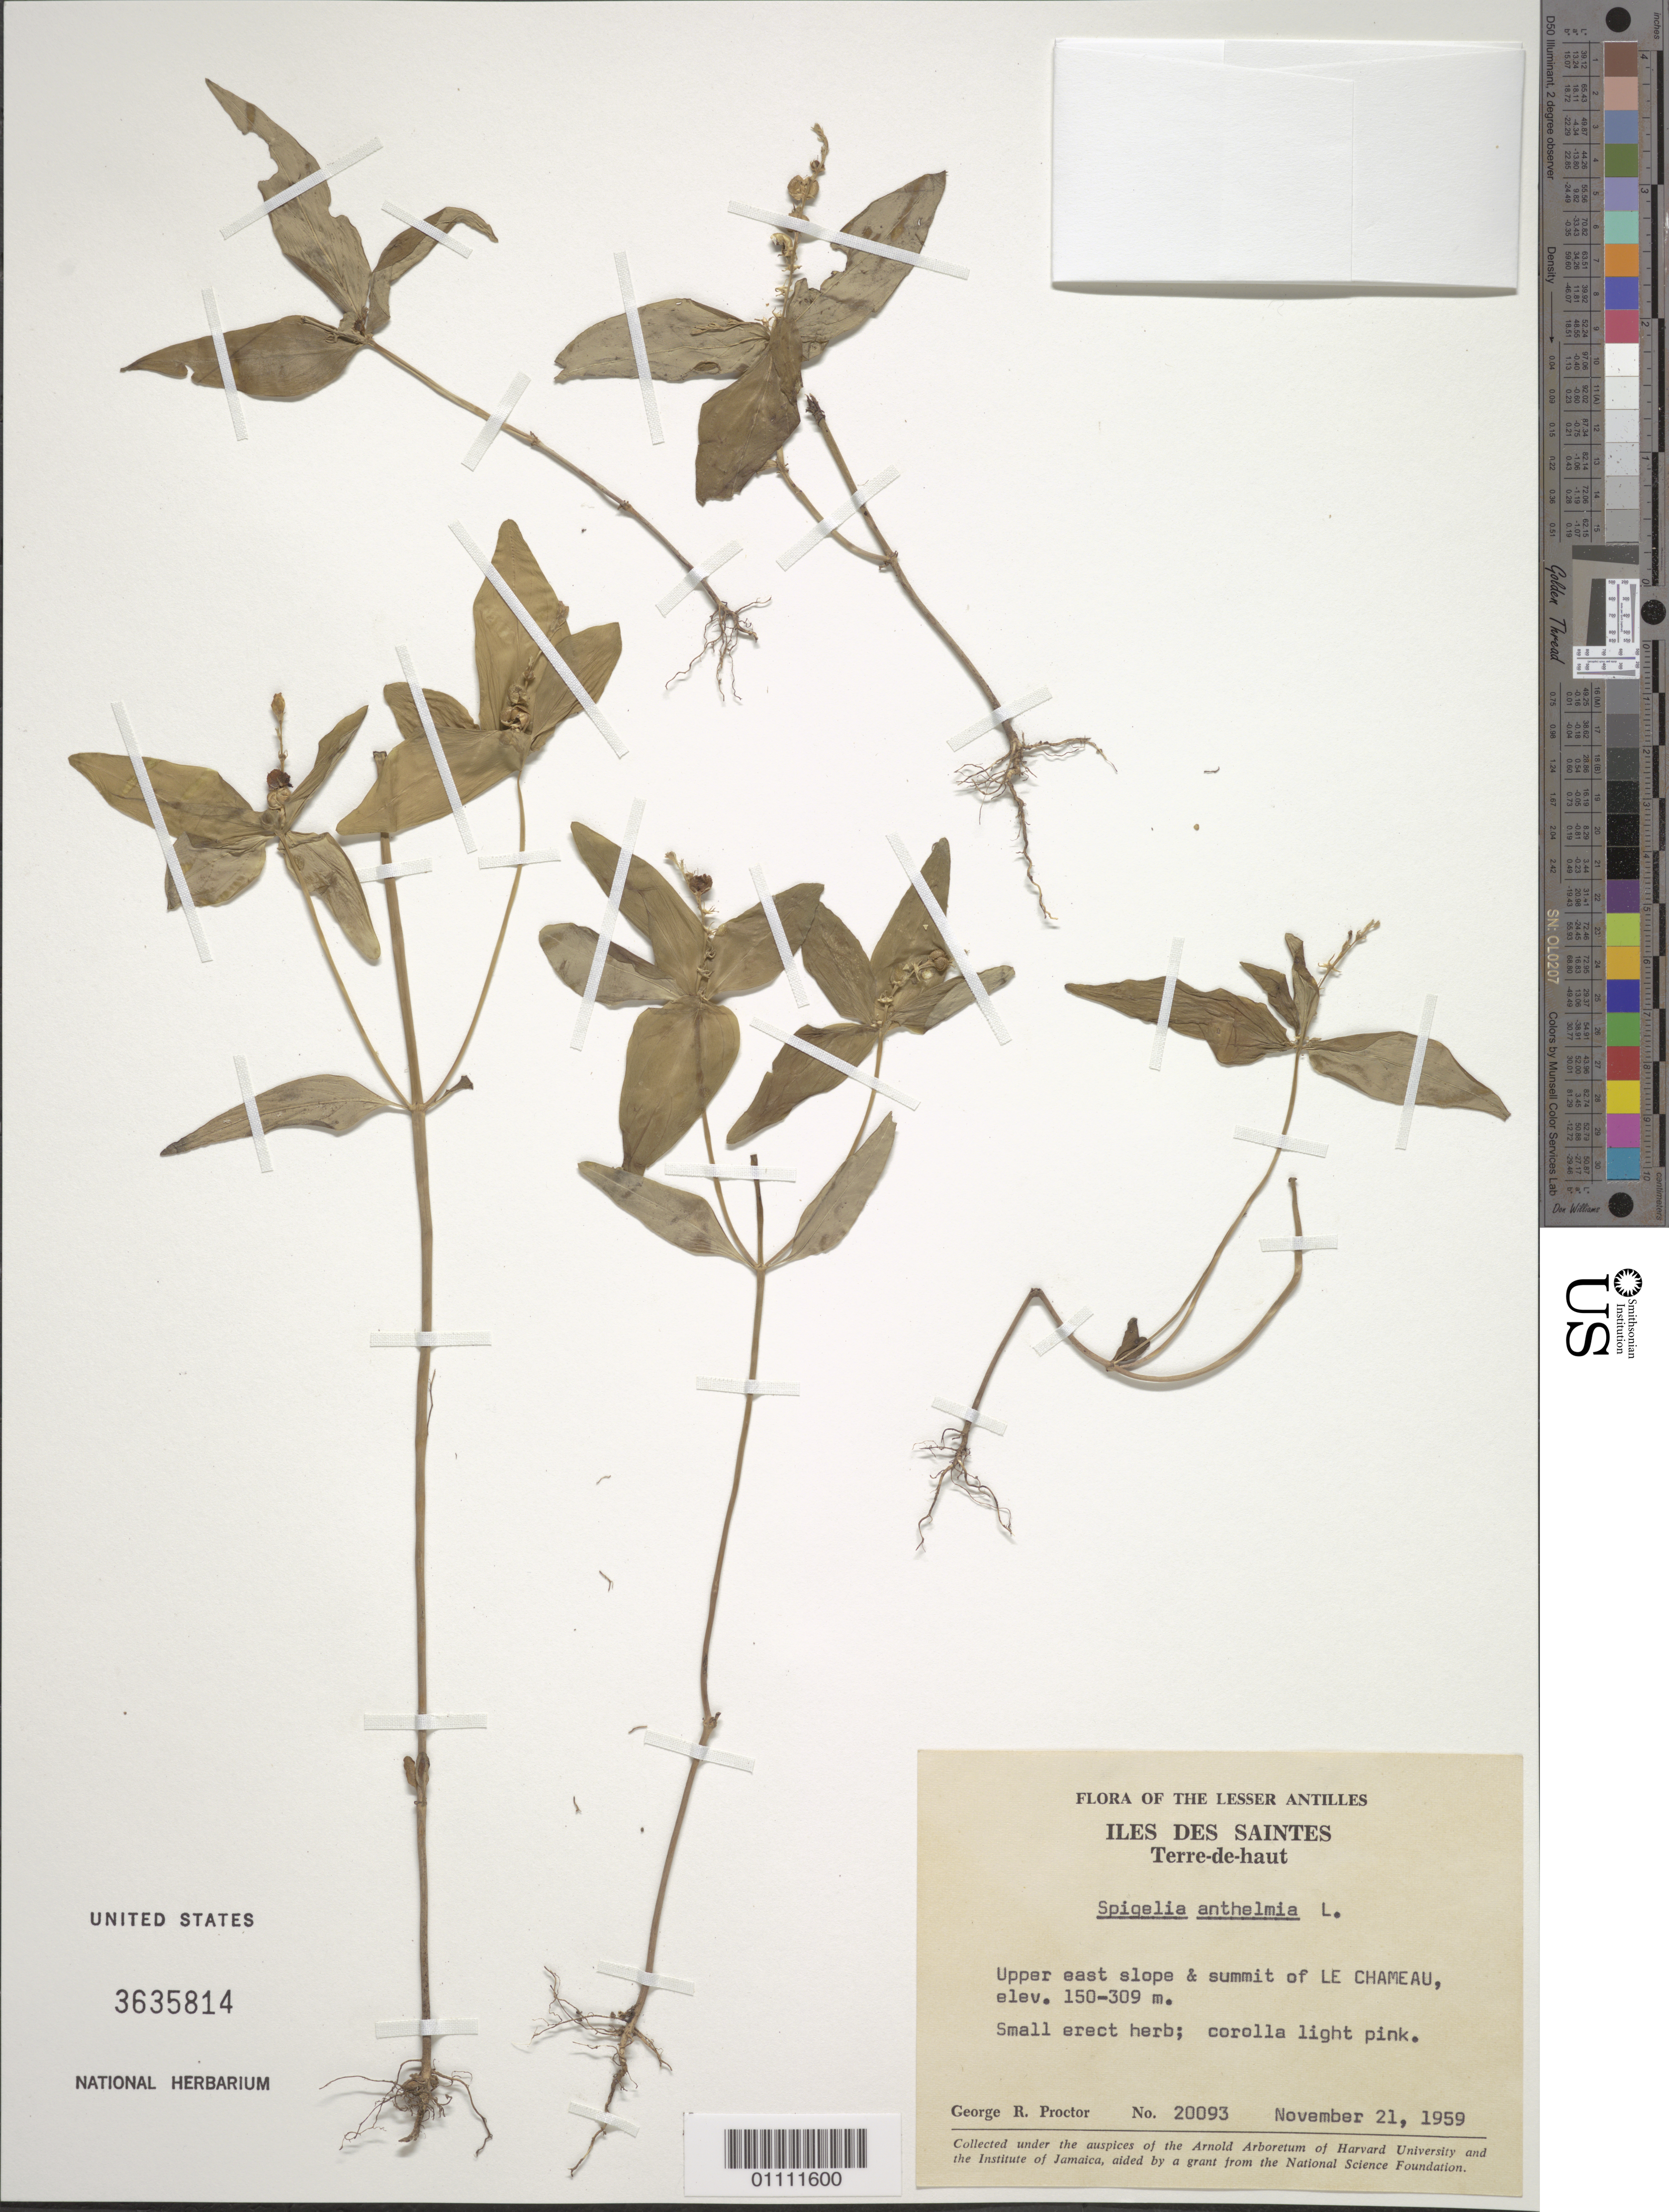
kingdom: Plantae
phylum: Tracheophyta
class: Magnoliopsida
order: Gentianales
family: Loganiaceae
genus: Spigelia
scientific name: Spigelia anthelmia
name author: L.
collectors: G. R. Proctor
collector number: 20093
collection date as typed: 21 Nov 1959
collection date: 1959-11-21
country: Guadeloupe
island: Terre de Haut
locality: Terre-de-haut, upper E slope and summit of Le Chameau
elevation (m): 150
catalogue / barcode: US 3635814